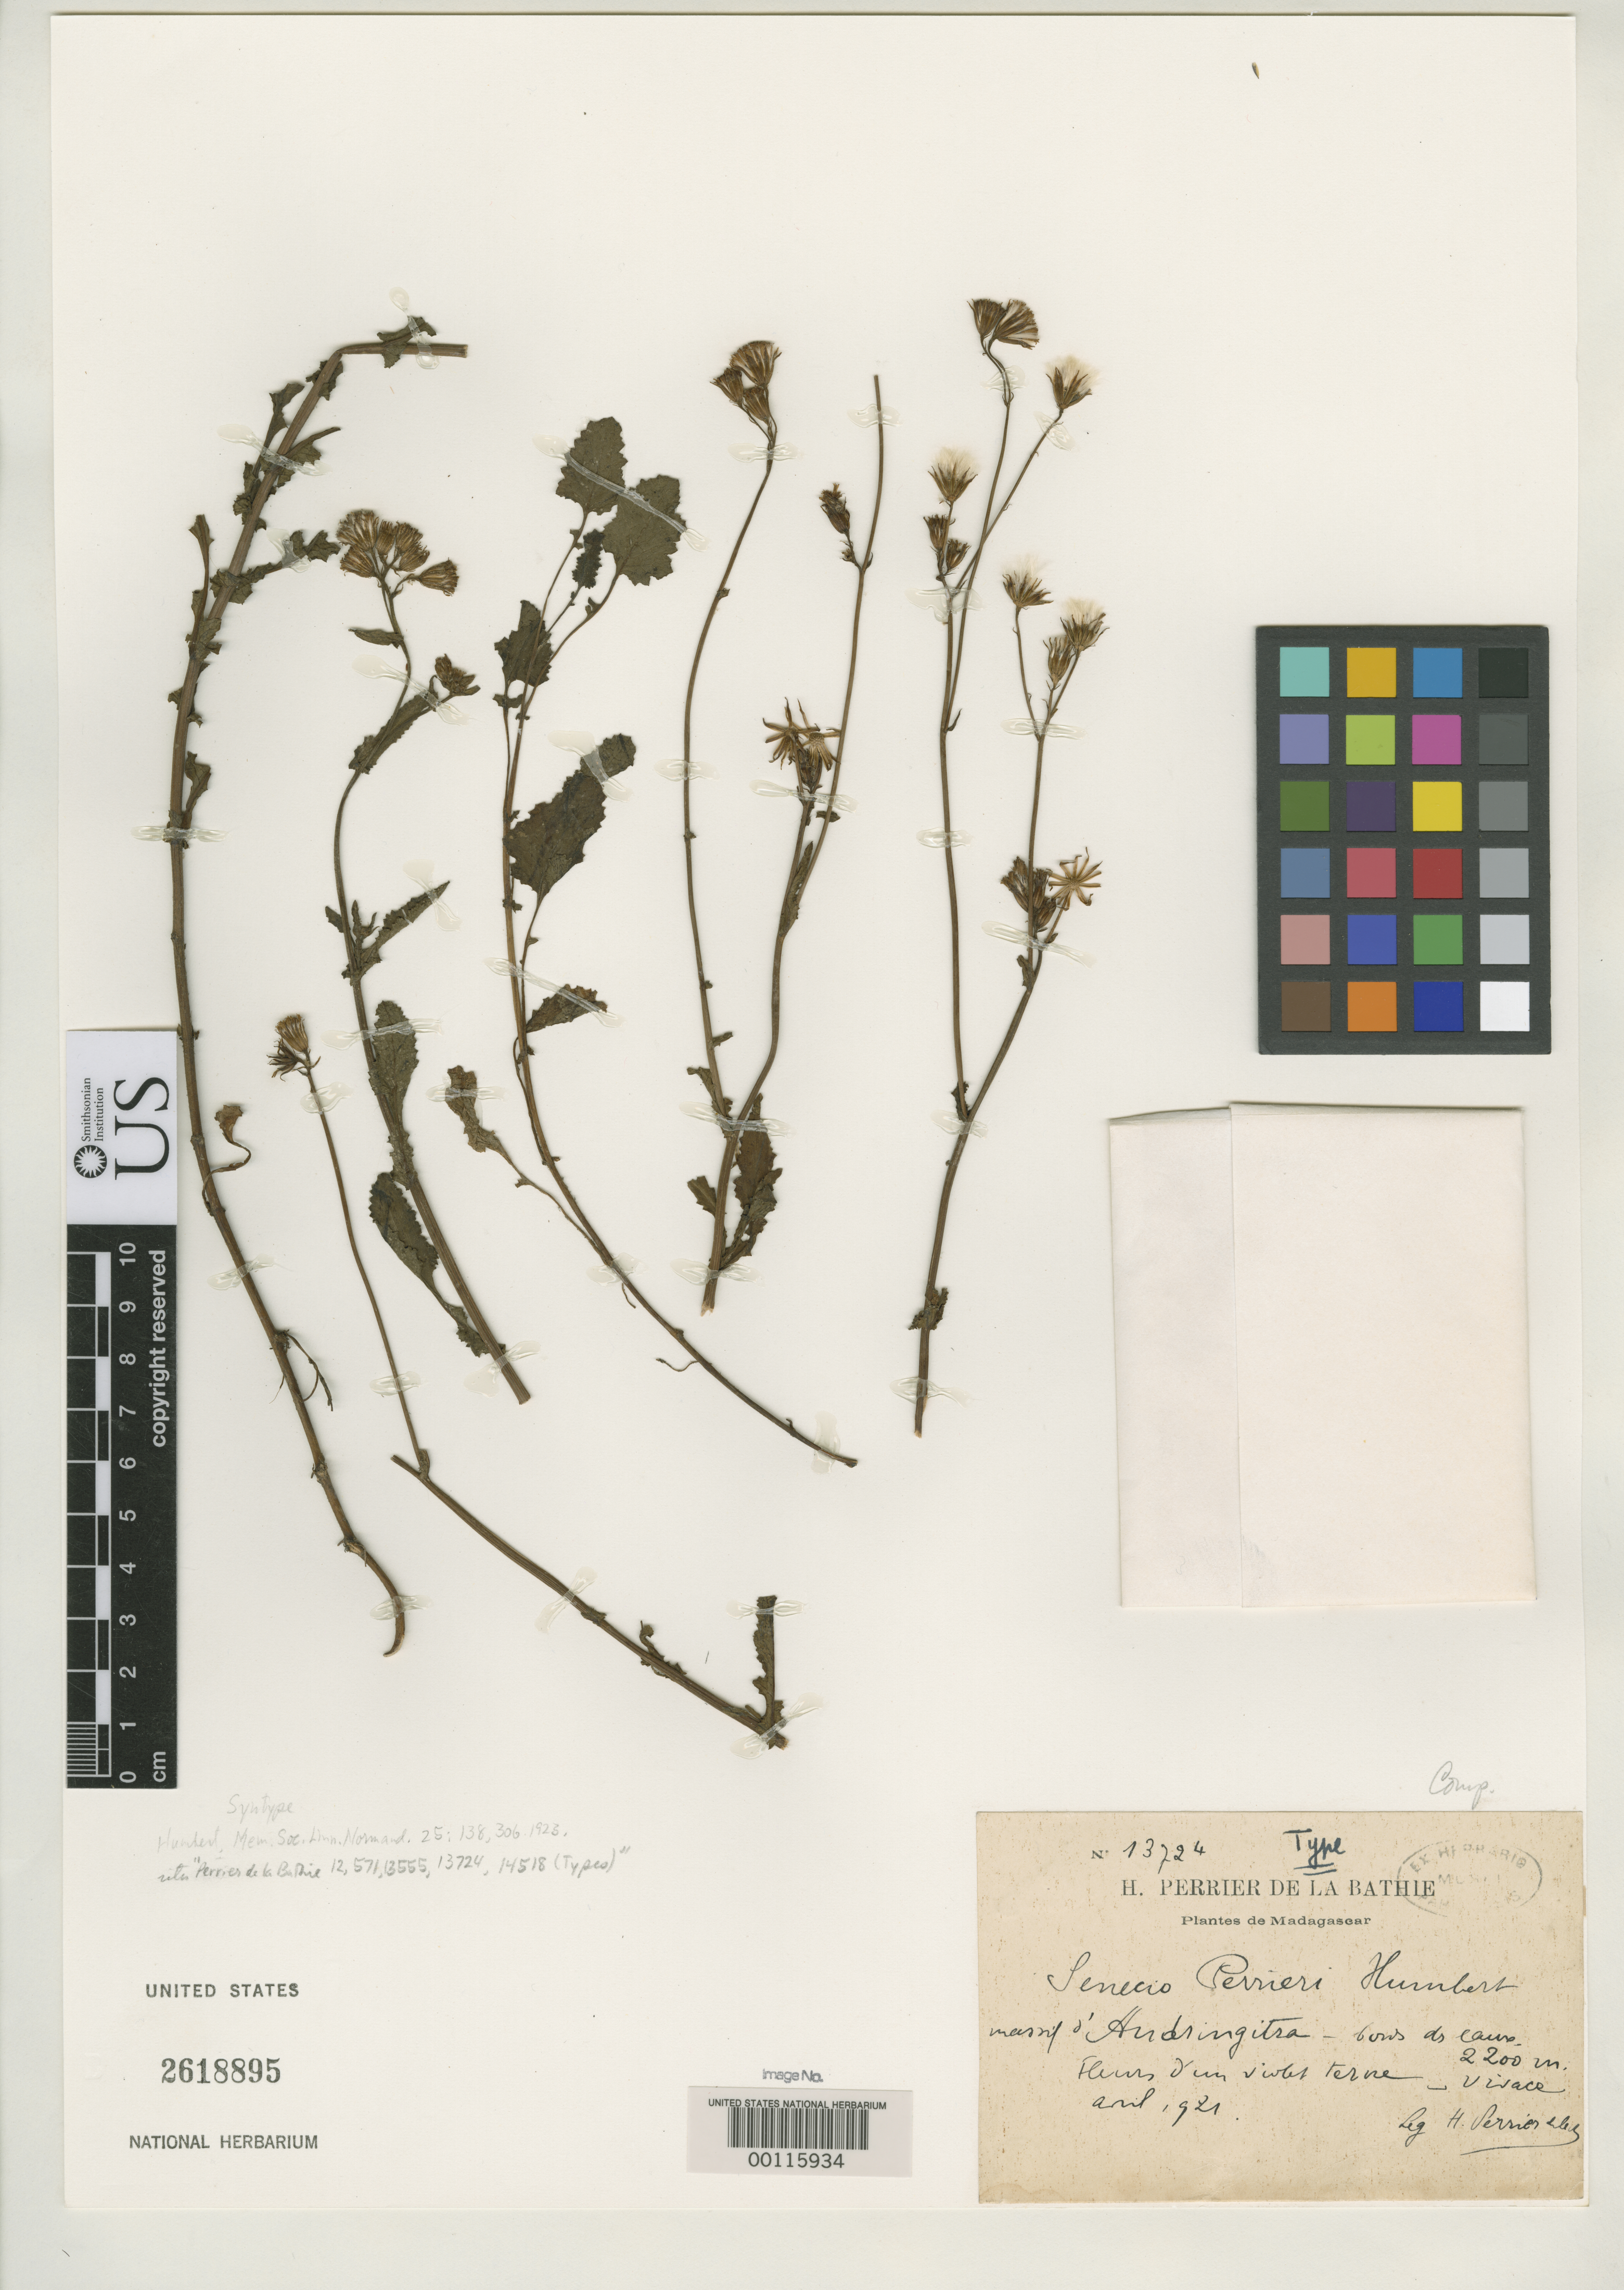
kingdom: Plantae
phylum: Tracheophyta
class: Magnoliopsida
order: Asterales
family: Asteraceae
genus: Senecio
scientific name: Senecio perrieri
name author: Humbert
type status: Syntype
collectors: H. Perrier de la Bâthie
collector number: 13724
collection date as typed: Apr 1921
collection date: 1921-04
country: Madagascar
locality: Andringitra.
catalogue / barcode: US 2618895